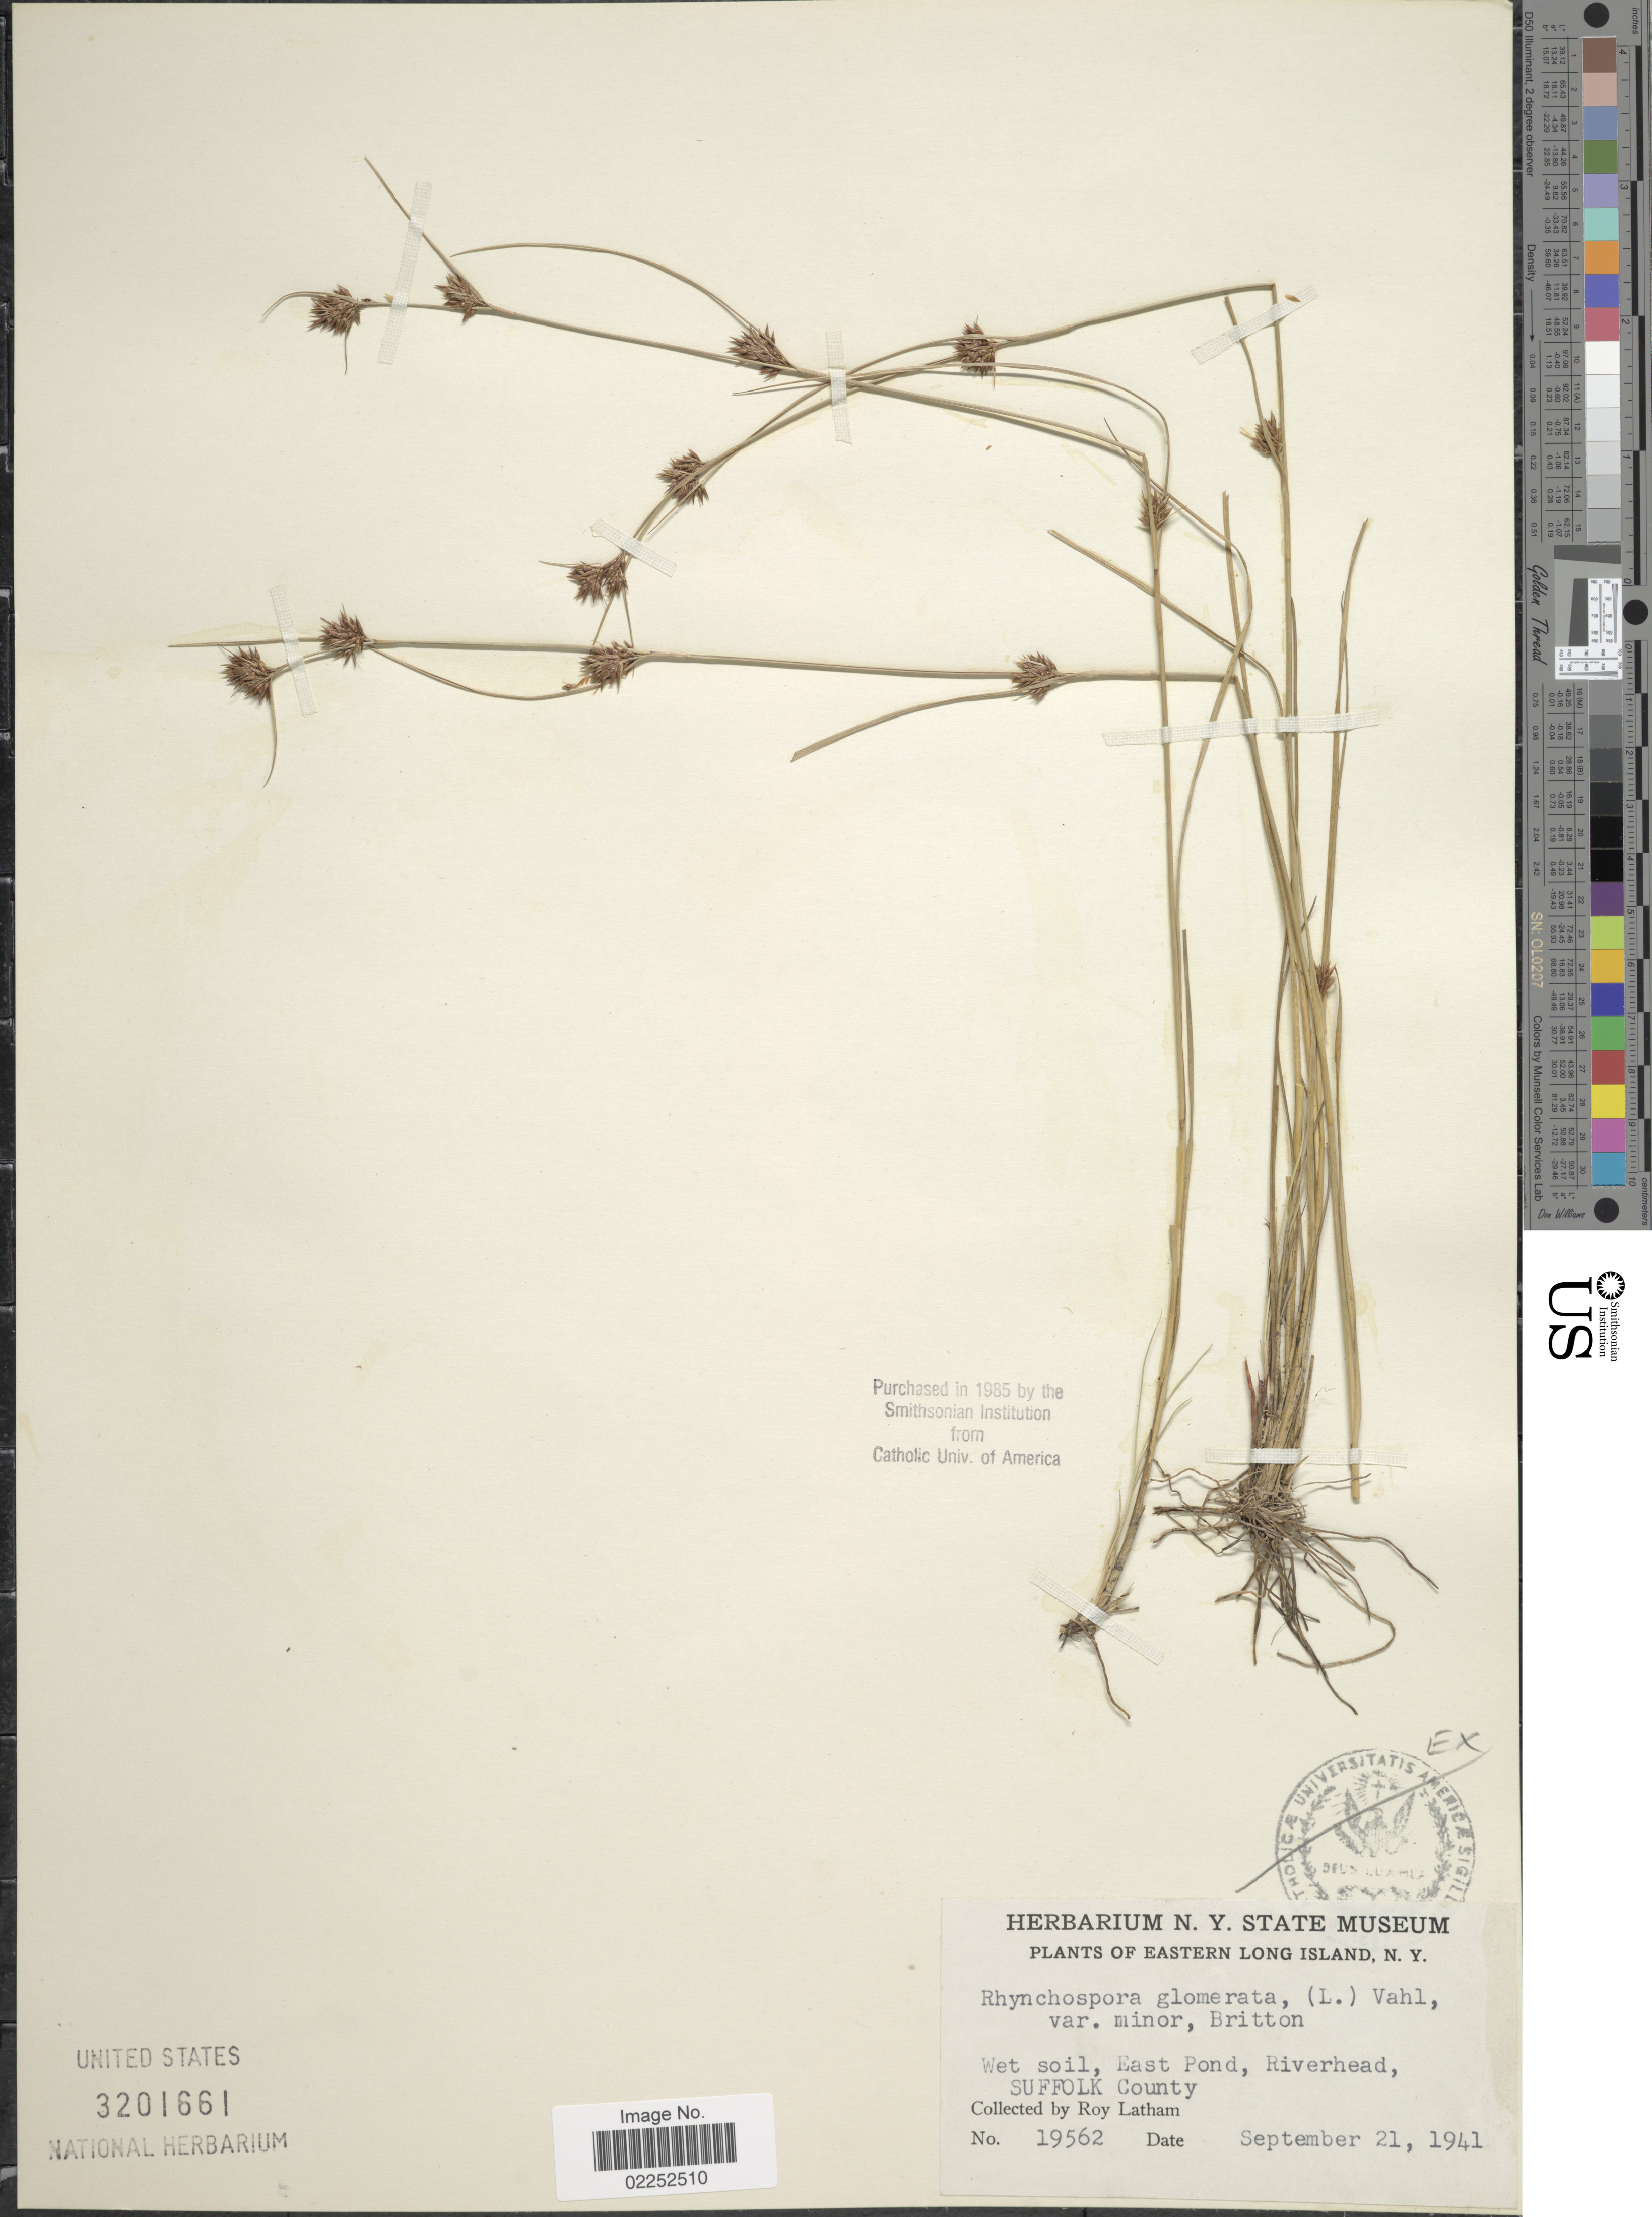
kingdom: Plantae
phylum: Tracheophyta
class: Liliopsida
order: Poales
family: Cyperaceae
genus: Rhynchospora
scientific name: Rhynchospora capitellata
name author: (Michx.) Vahl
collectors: R. Latham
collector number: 19562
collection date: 1941-09-21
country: United States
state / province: New York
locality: Eastern Long Island, East Pond, Riverhead, Suffolk County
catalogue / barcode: US 3201661